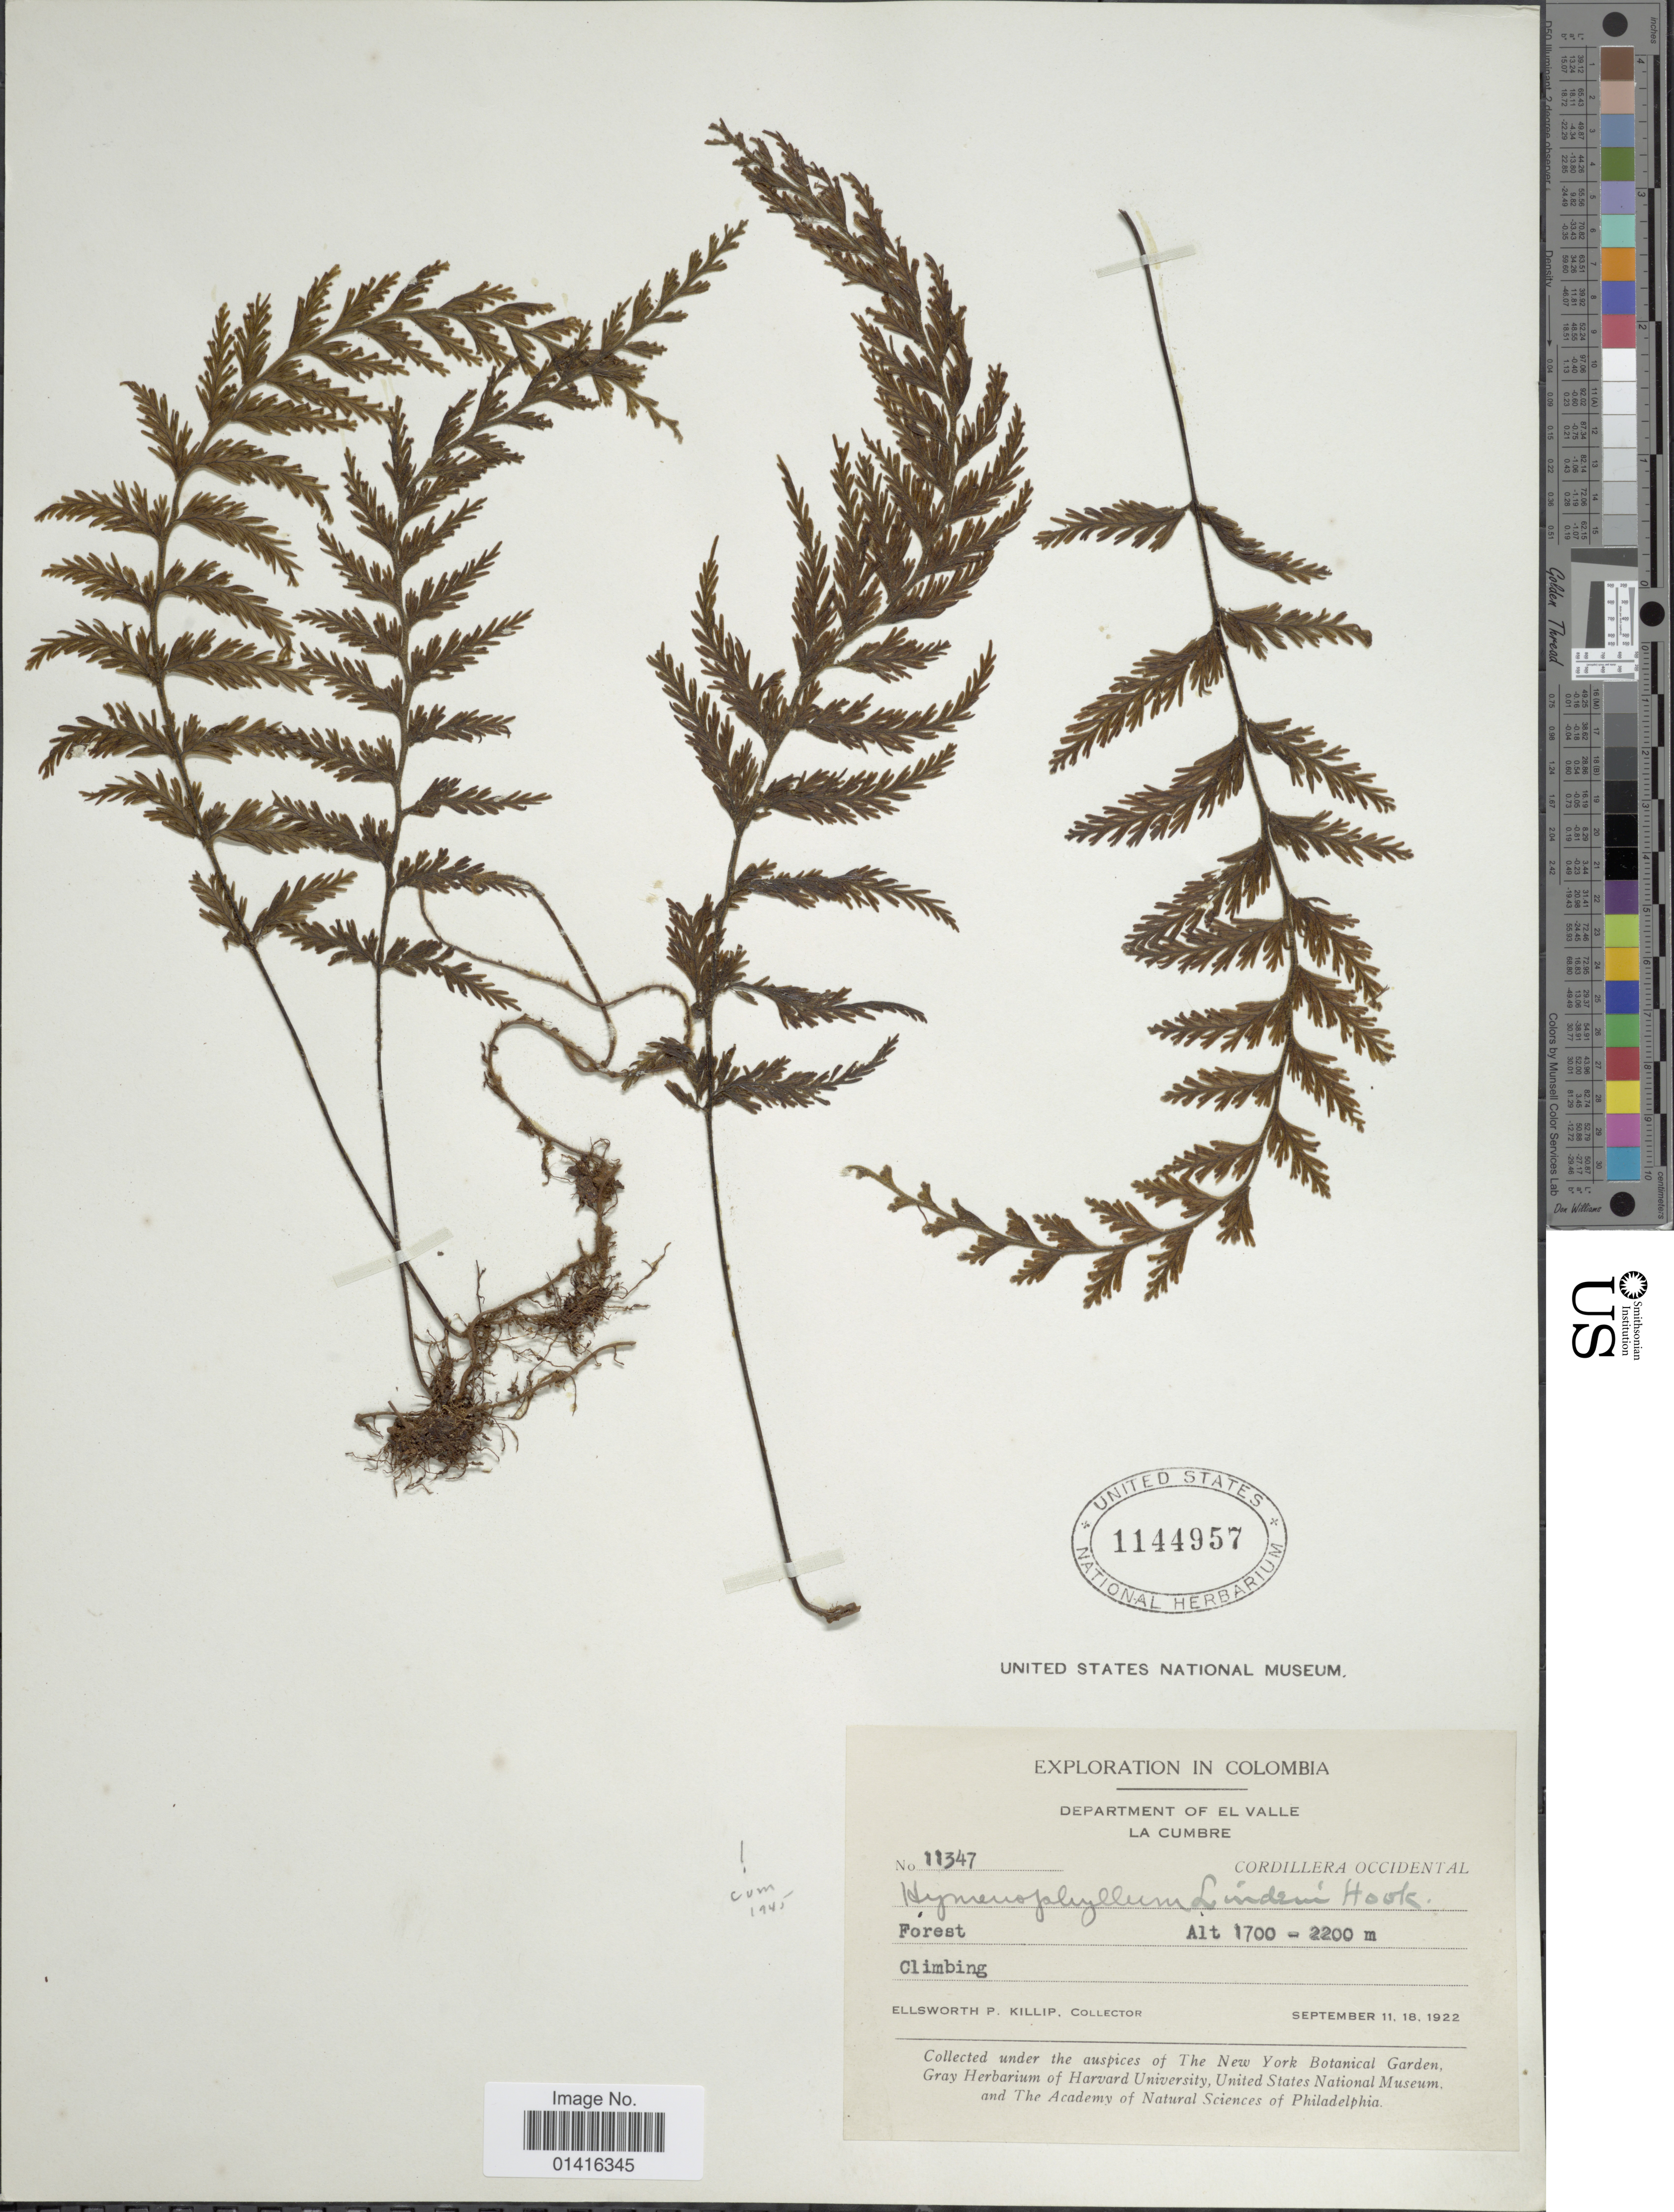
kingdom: Plantae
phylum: Tracheophyta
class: Polypodiopsida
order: Hymenophyllales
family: Hymenophyllaceae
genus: Hymenophyllum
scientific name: Hymenophyllum lindenii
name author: Hook.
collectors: E. P. Killip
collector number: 11347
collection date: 1922-09-11/1922-09-18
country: Colombia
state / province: Valle del Cauca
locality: La Cumbre. Cordillera Occidental.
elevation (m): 1700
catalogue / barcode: US 1144957